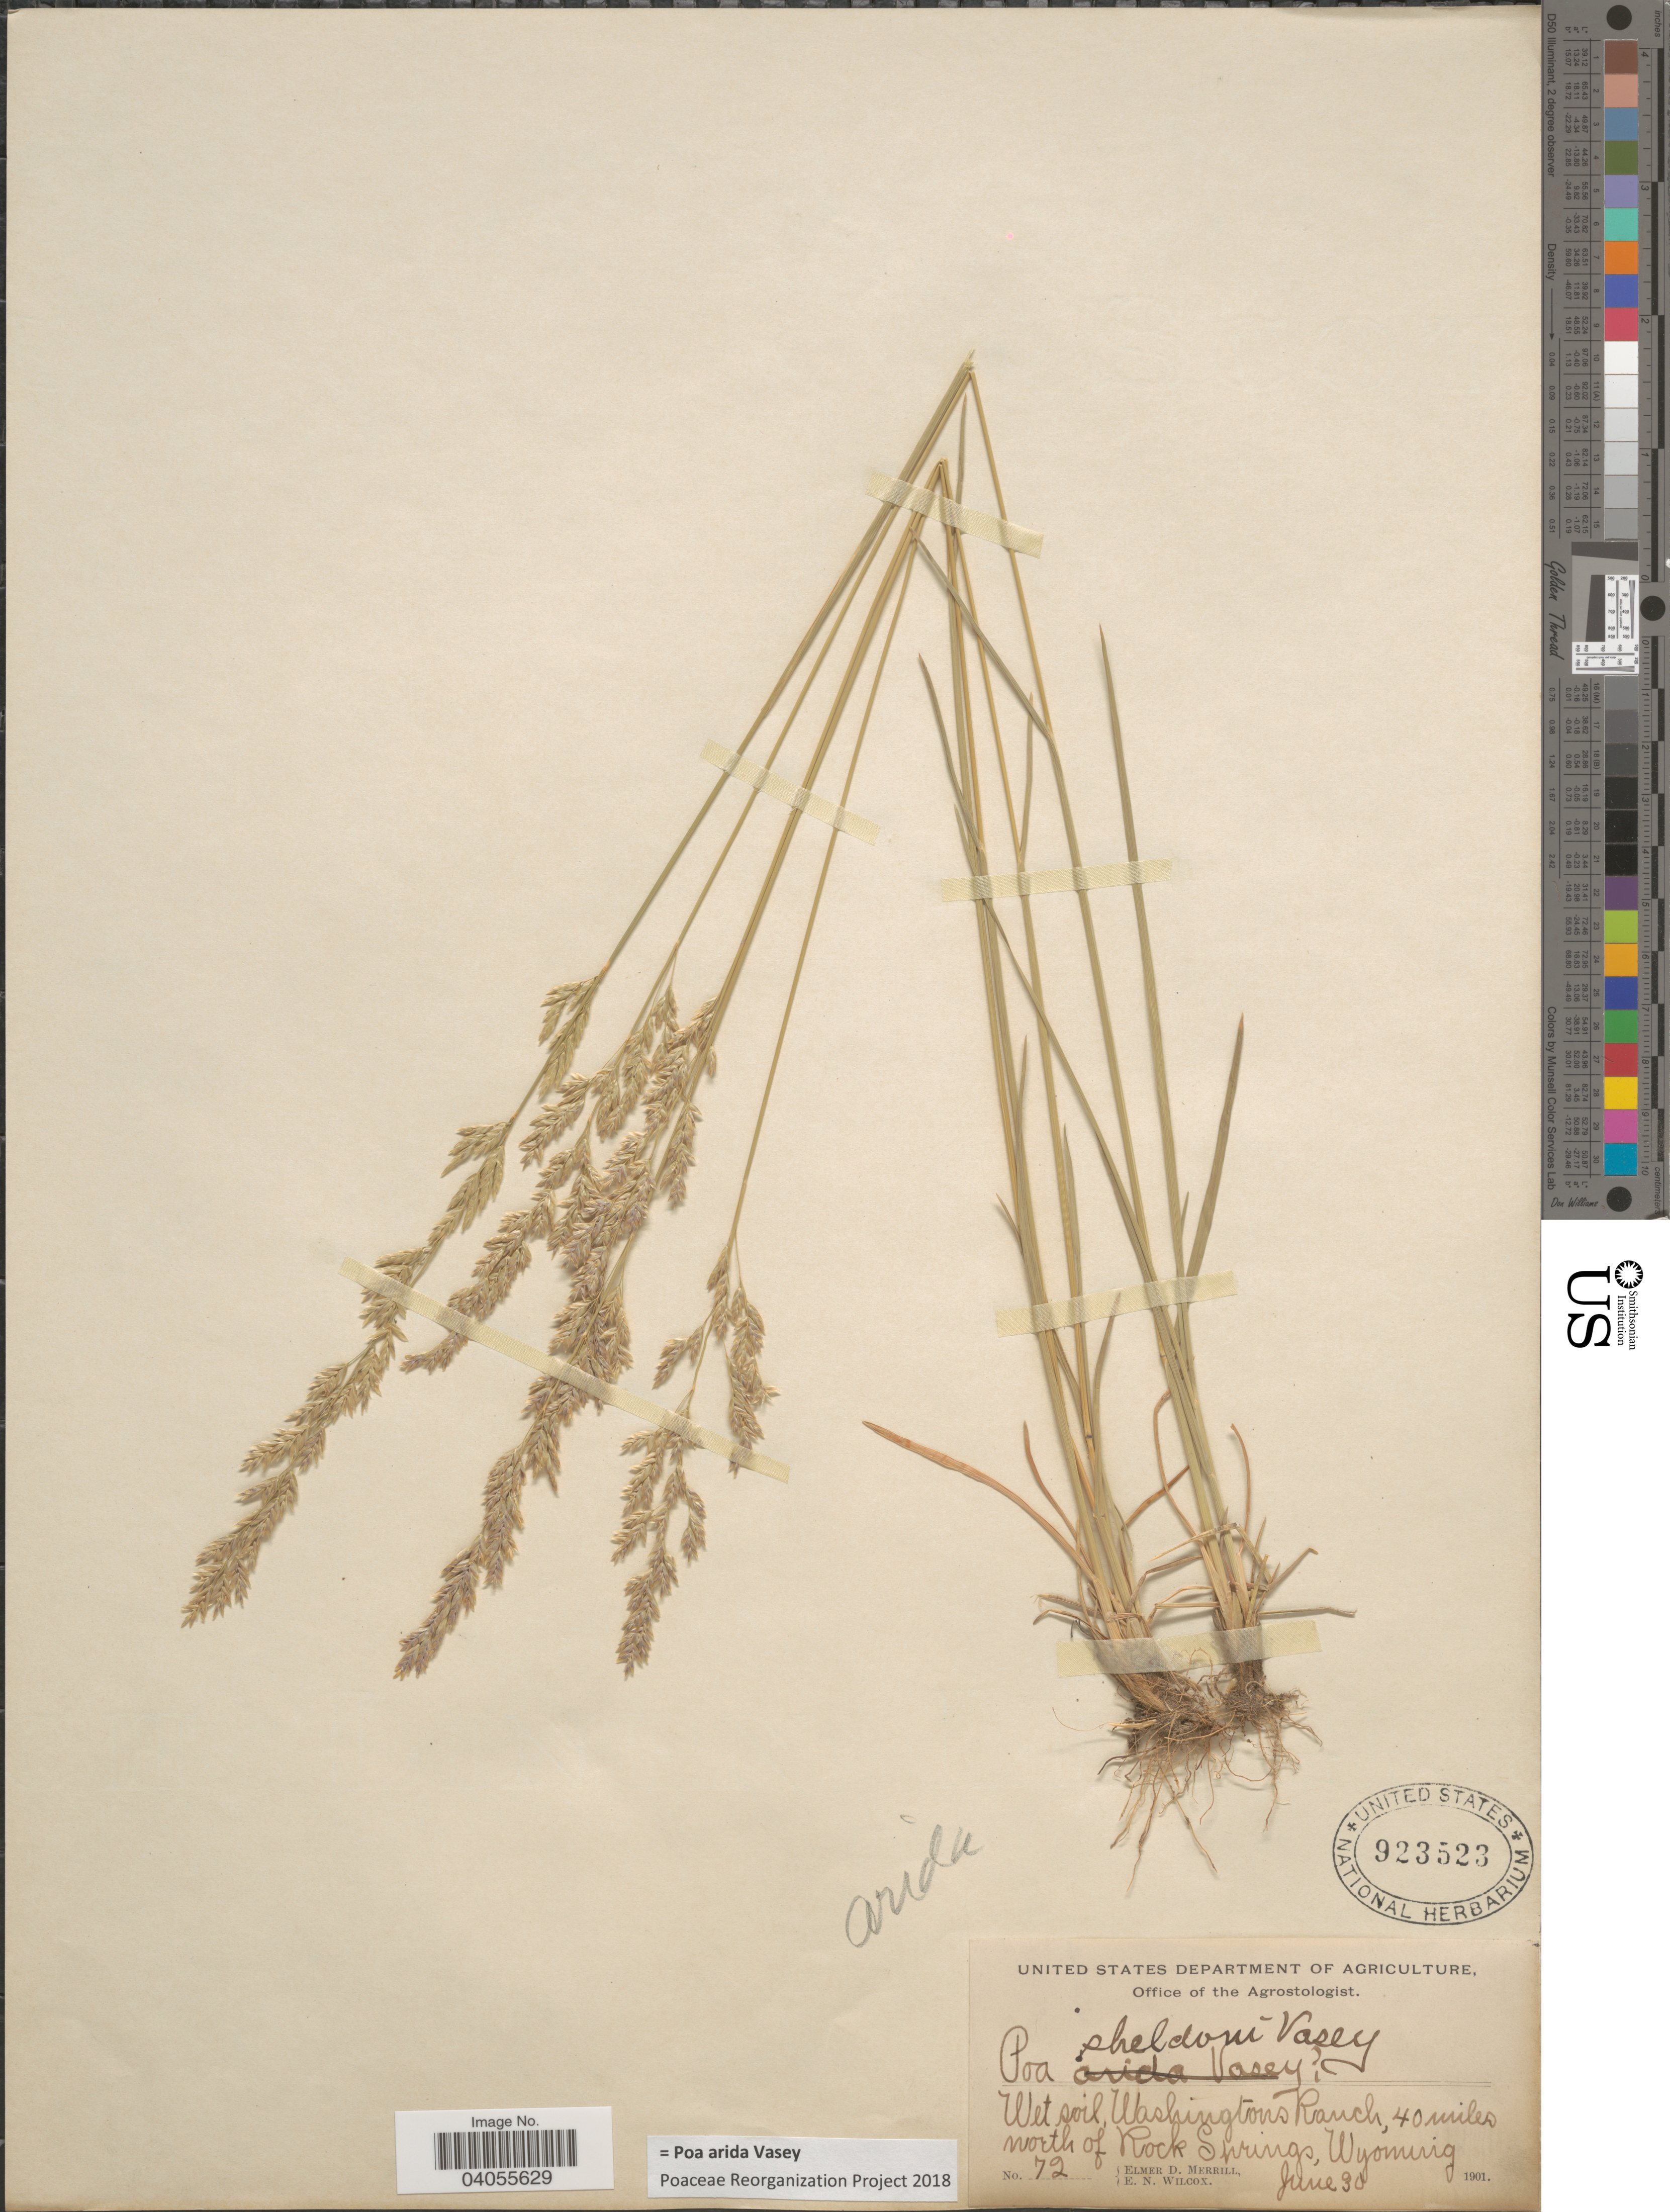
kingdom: Plantae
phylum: Tracheophyta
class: Liliopsida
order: Poales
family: Poaceae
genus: Poa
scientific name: Poa arida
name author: Vasey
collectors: E. D. Merrill & E. Wilcox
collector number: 72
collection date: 1901-06-30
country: United States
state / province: Wyoming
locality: Wet soil, Washingtons Ranch, 40 miles north of Rock Springs.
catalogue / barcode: US 923523